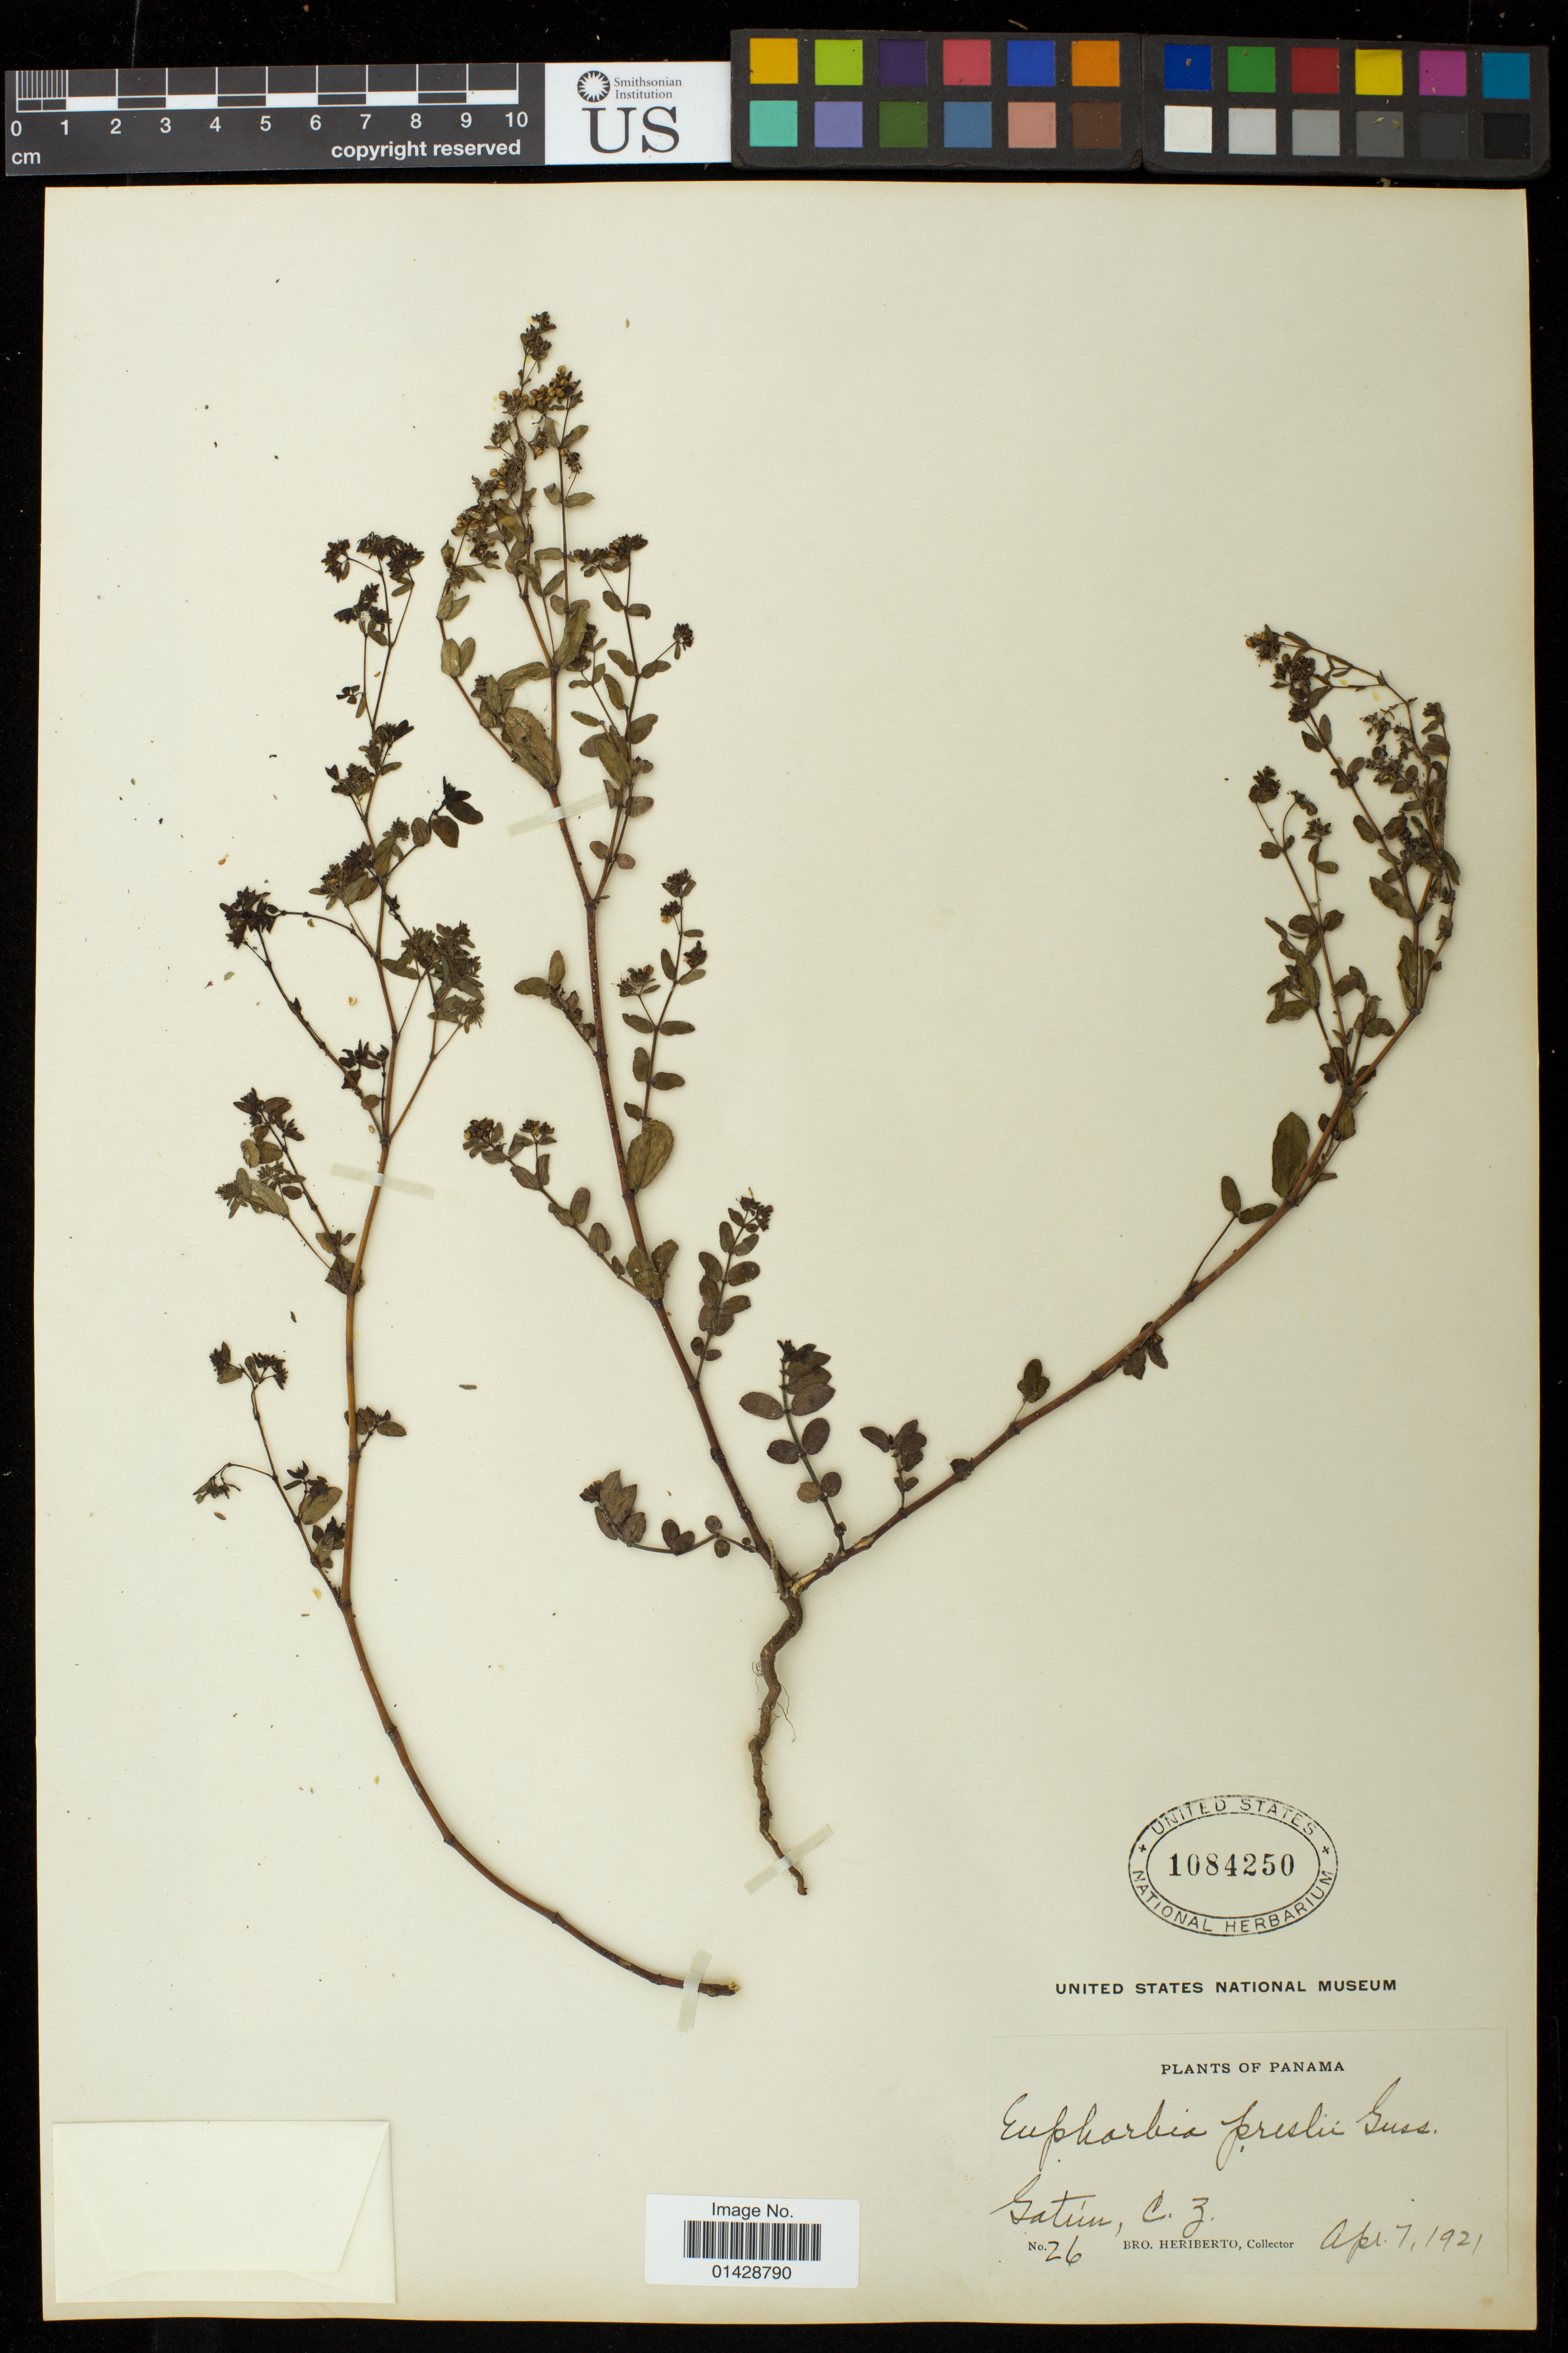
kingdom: Plantae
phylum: Tracheophyta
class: Magnoliopsida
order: Malpighiales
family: Euphorbiaceae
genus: Euphorbia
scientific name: Euphorbia maculata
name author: L.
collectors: B. Heriberto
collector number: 26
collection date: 1921-04-07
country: Panama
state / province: Colón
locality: Gatun, C.Z.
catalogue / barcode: US 1084250